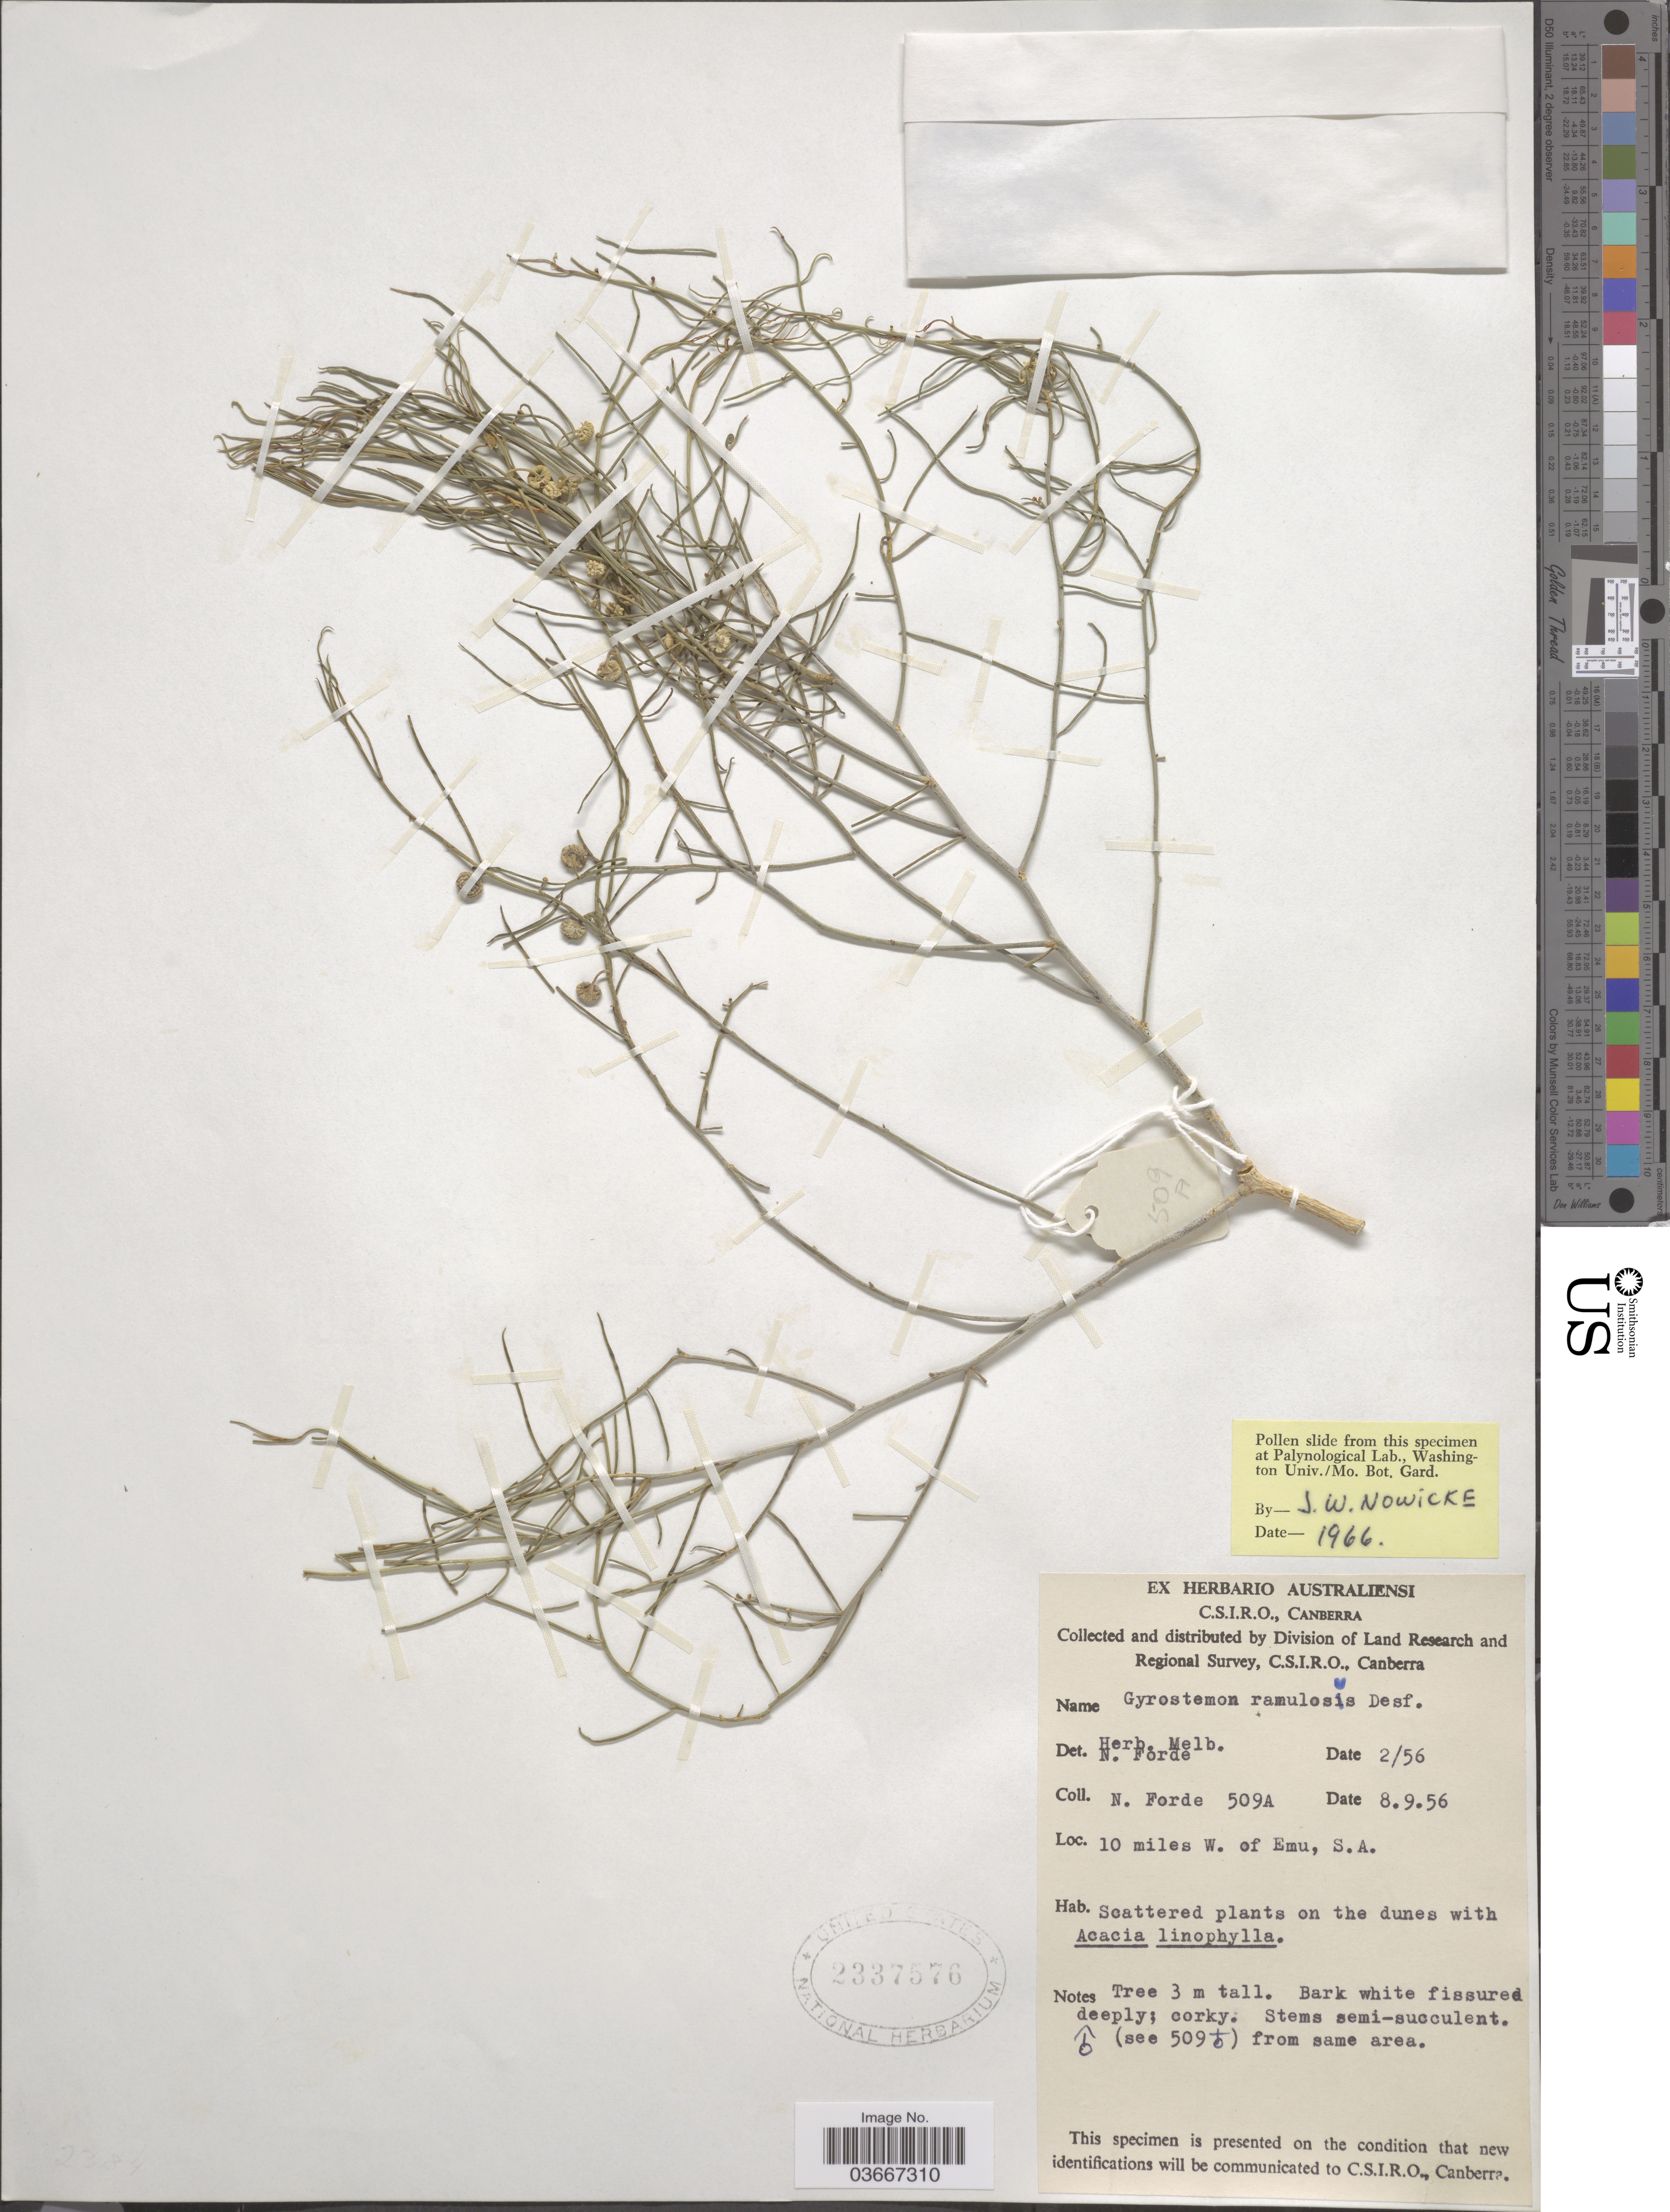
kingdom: Plantae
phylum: Tracheophyta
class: Magnoliopsida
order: Brassicales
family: Gyrostemonaceae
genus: Gyrostemon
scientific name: Gyrostemon ramulosus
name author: Desf.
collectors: N. Forde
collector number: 509A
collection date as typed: Transcribed d/m/y: 8/9/56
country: Australia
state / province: South Australia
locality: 10 miles W. of Emu.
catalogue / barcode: US 2337576